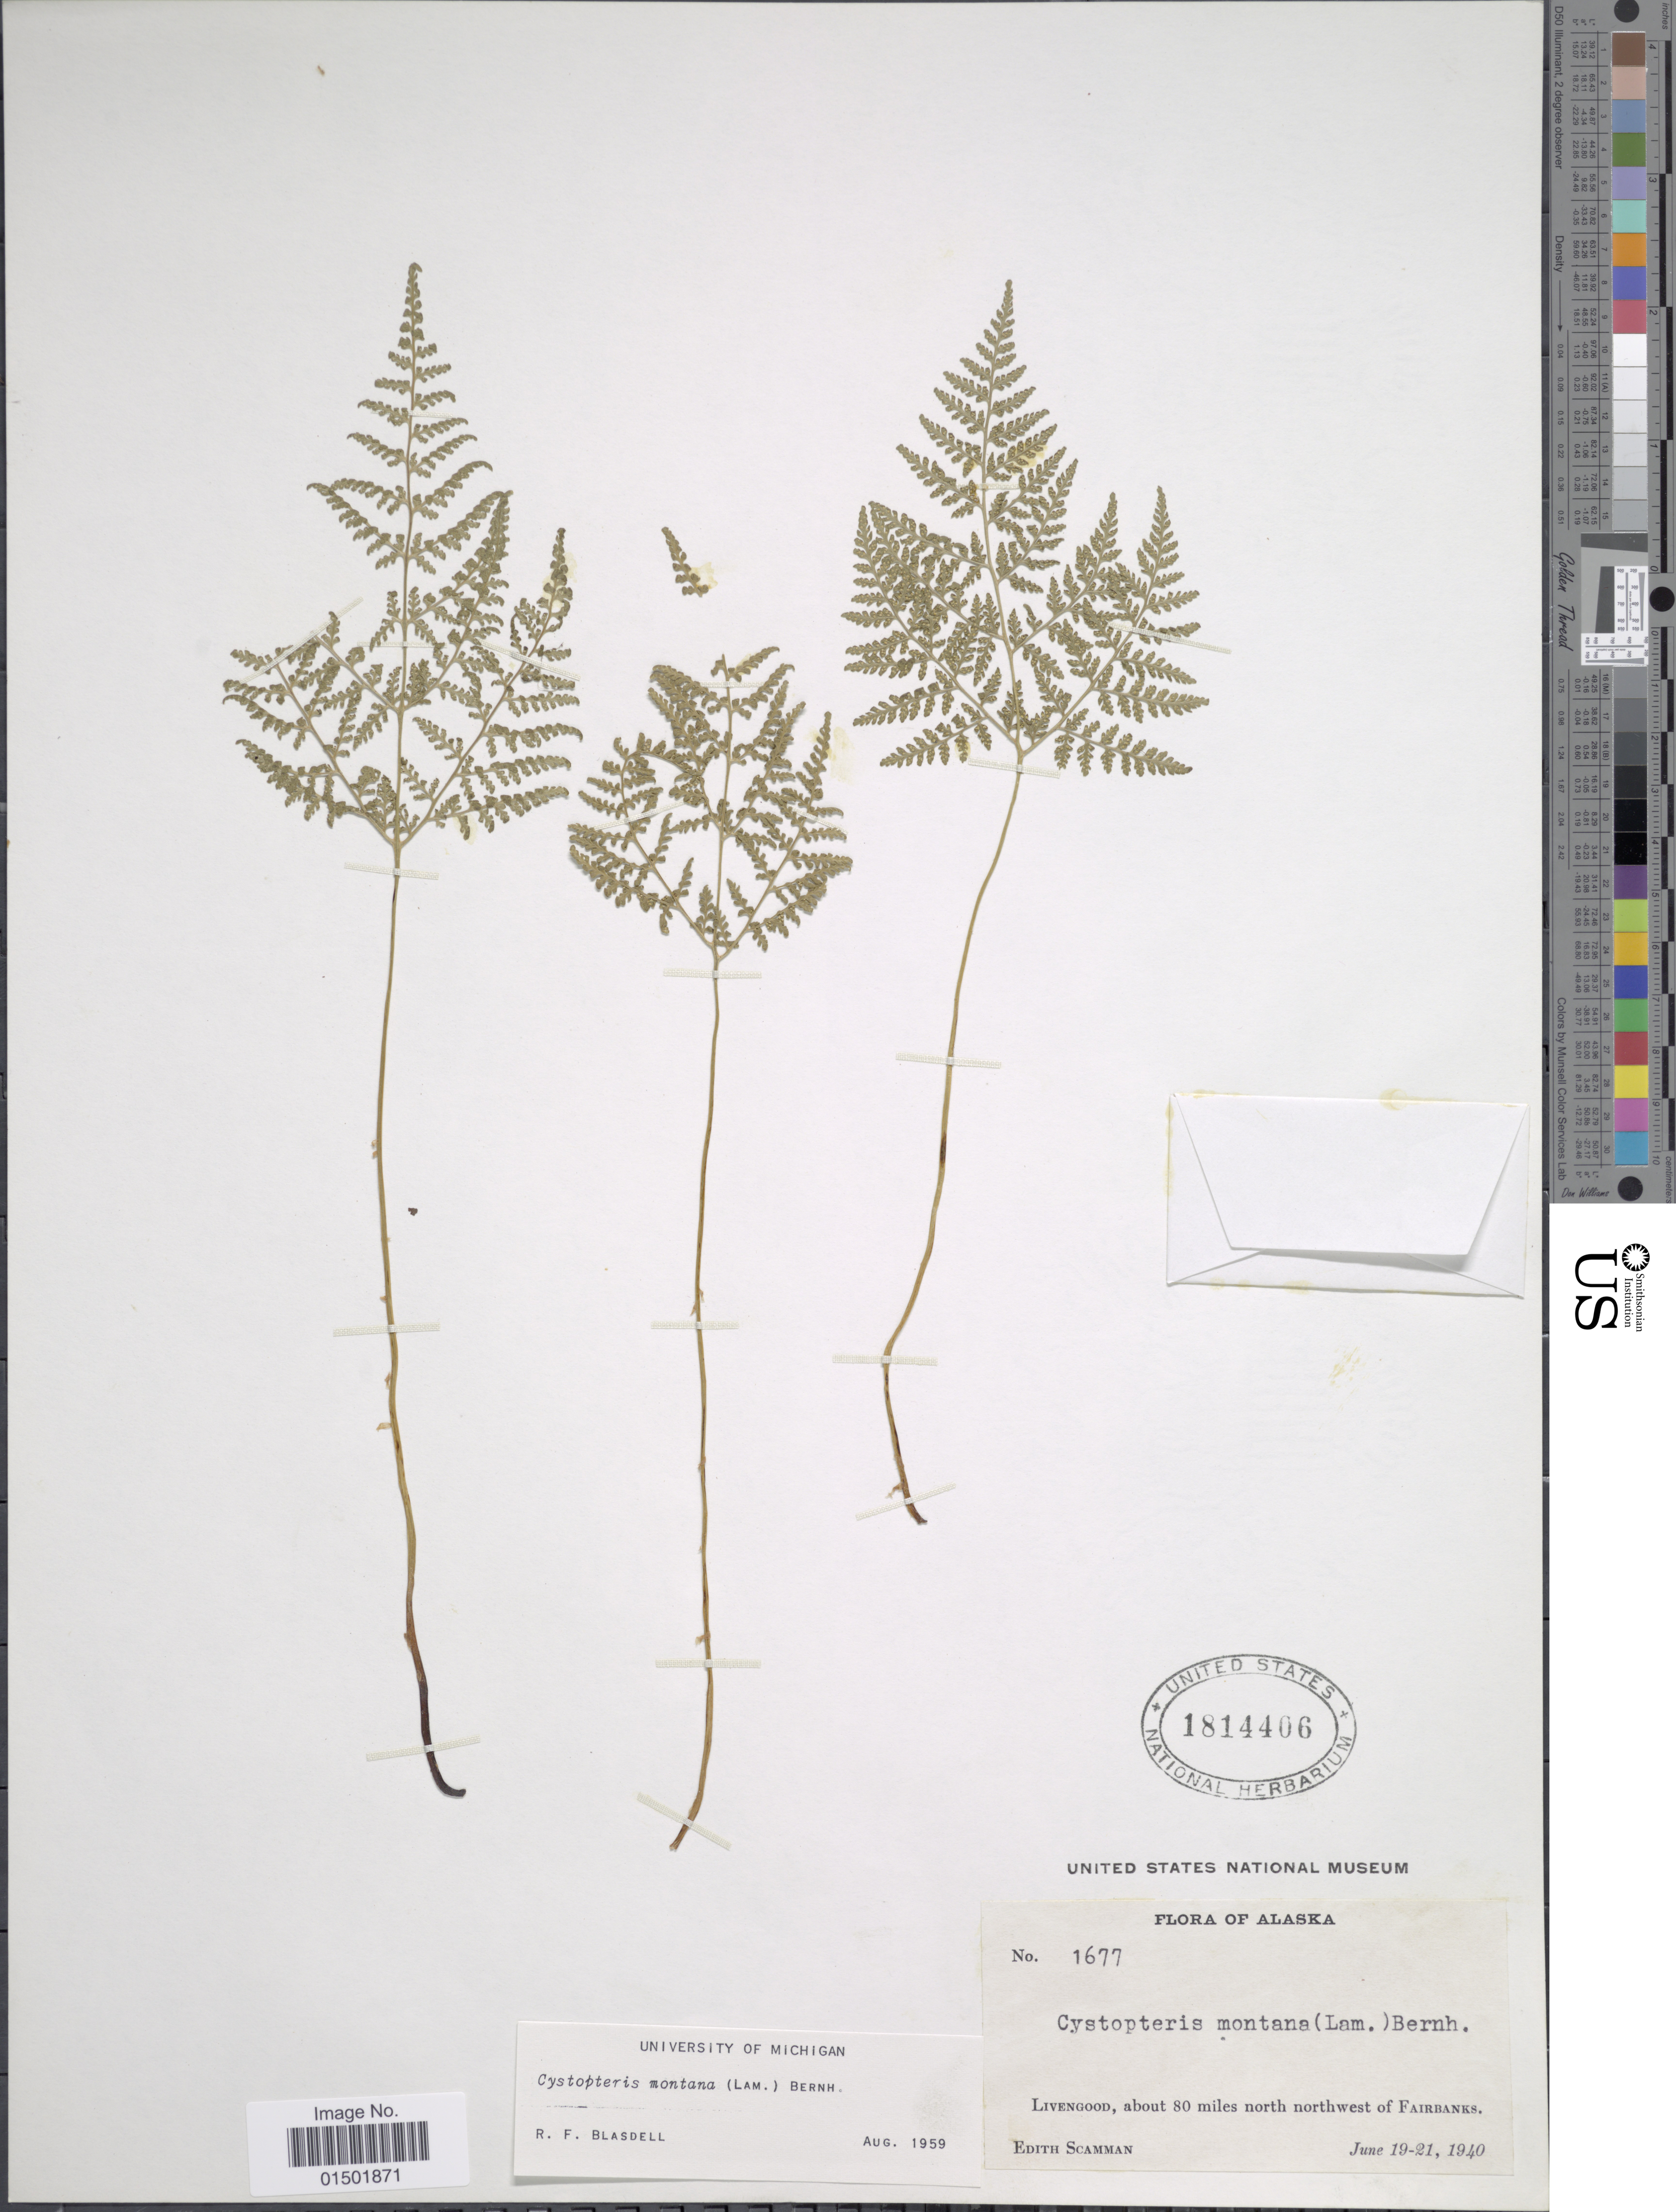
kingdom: Plantae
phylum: Tracheophyta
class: Polypodiopsida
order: Polypodiales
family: Cystopteridaceae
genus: Cystopteris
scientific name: Cystopteris montana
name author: (Lam.) Desv.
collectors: E. Scamman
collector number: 1677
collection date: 1940-06-19/1940-06-21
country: United States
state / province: Alaska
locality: Livengood, about 80 miles north northwest of Fairbanks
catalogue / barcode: US 1814406